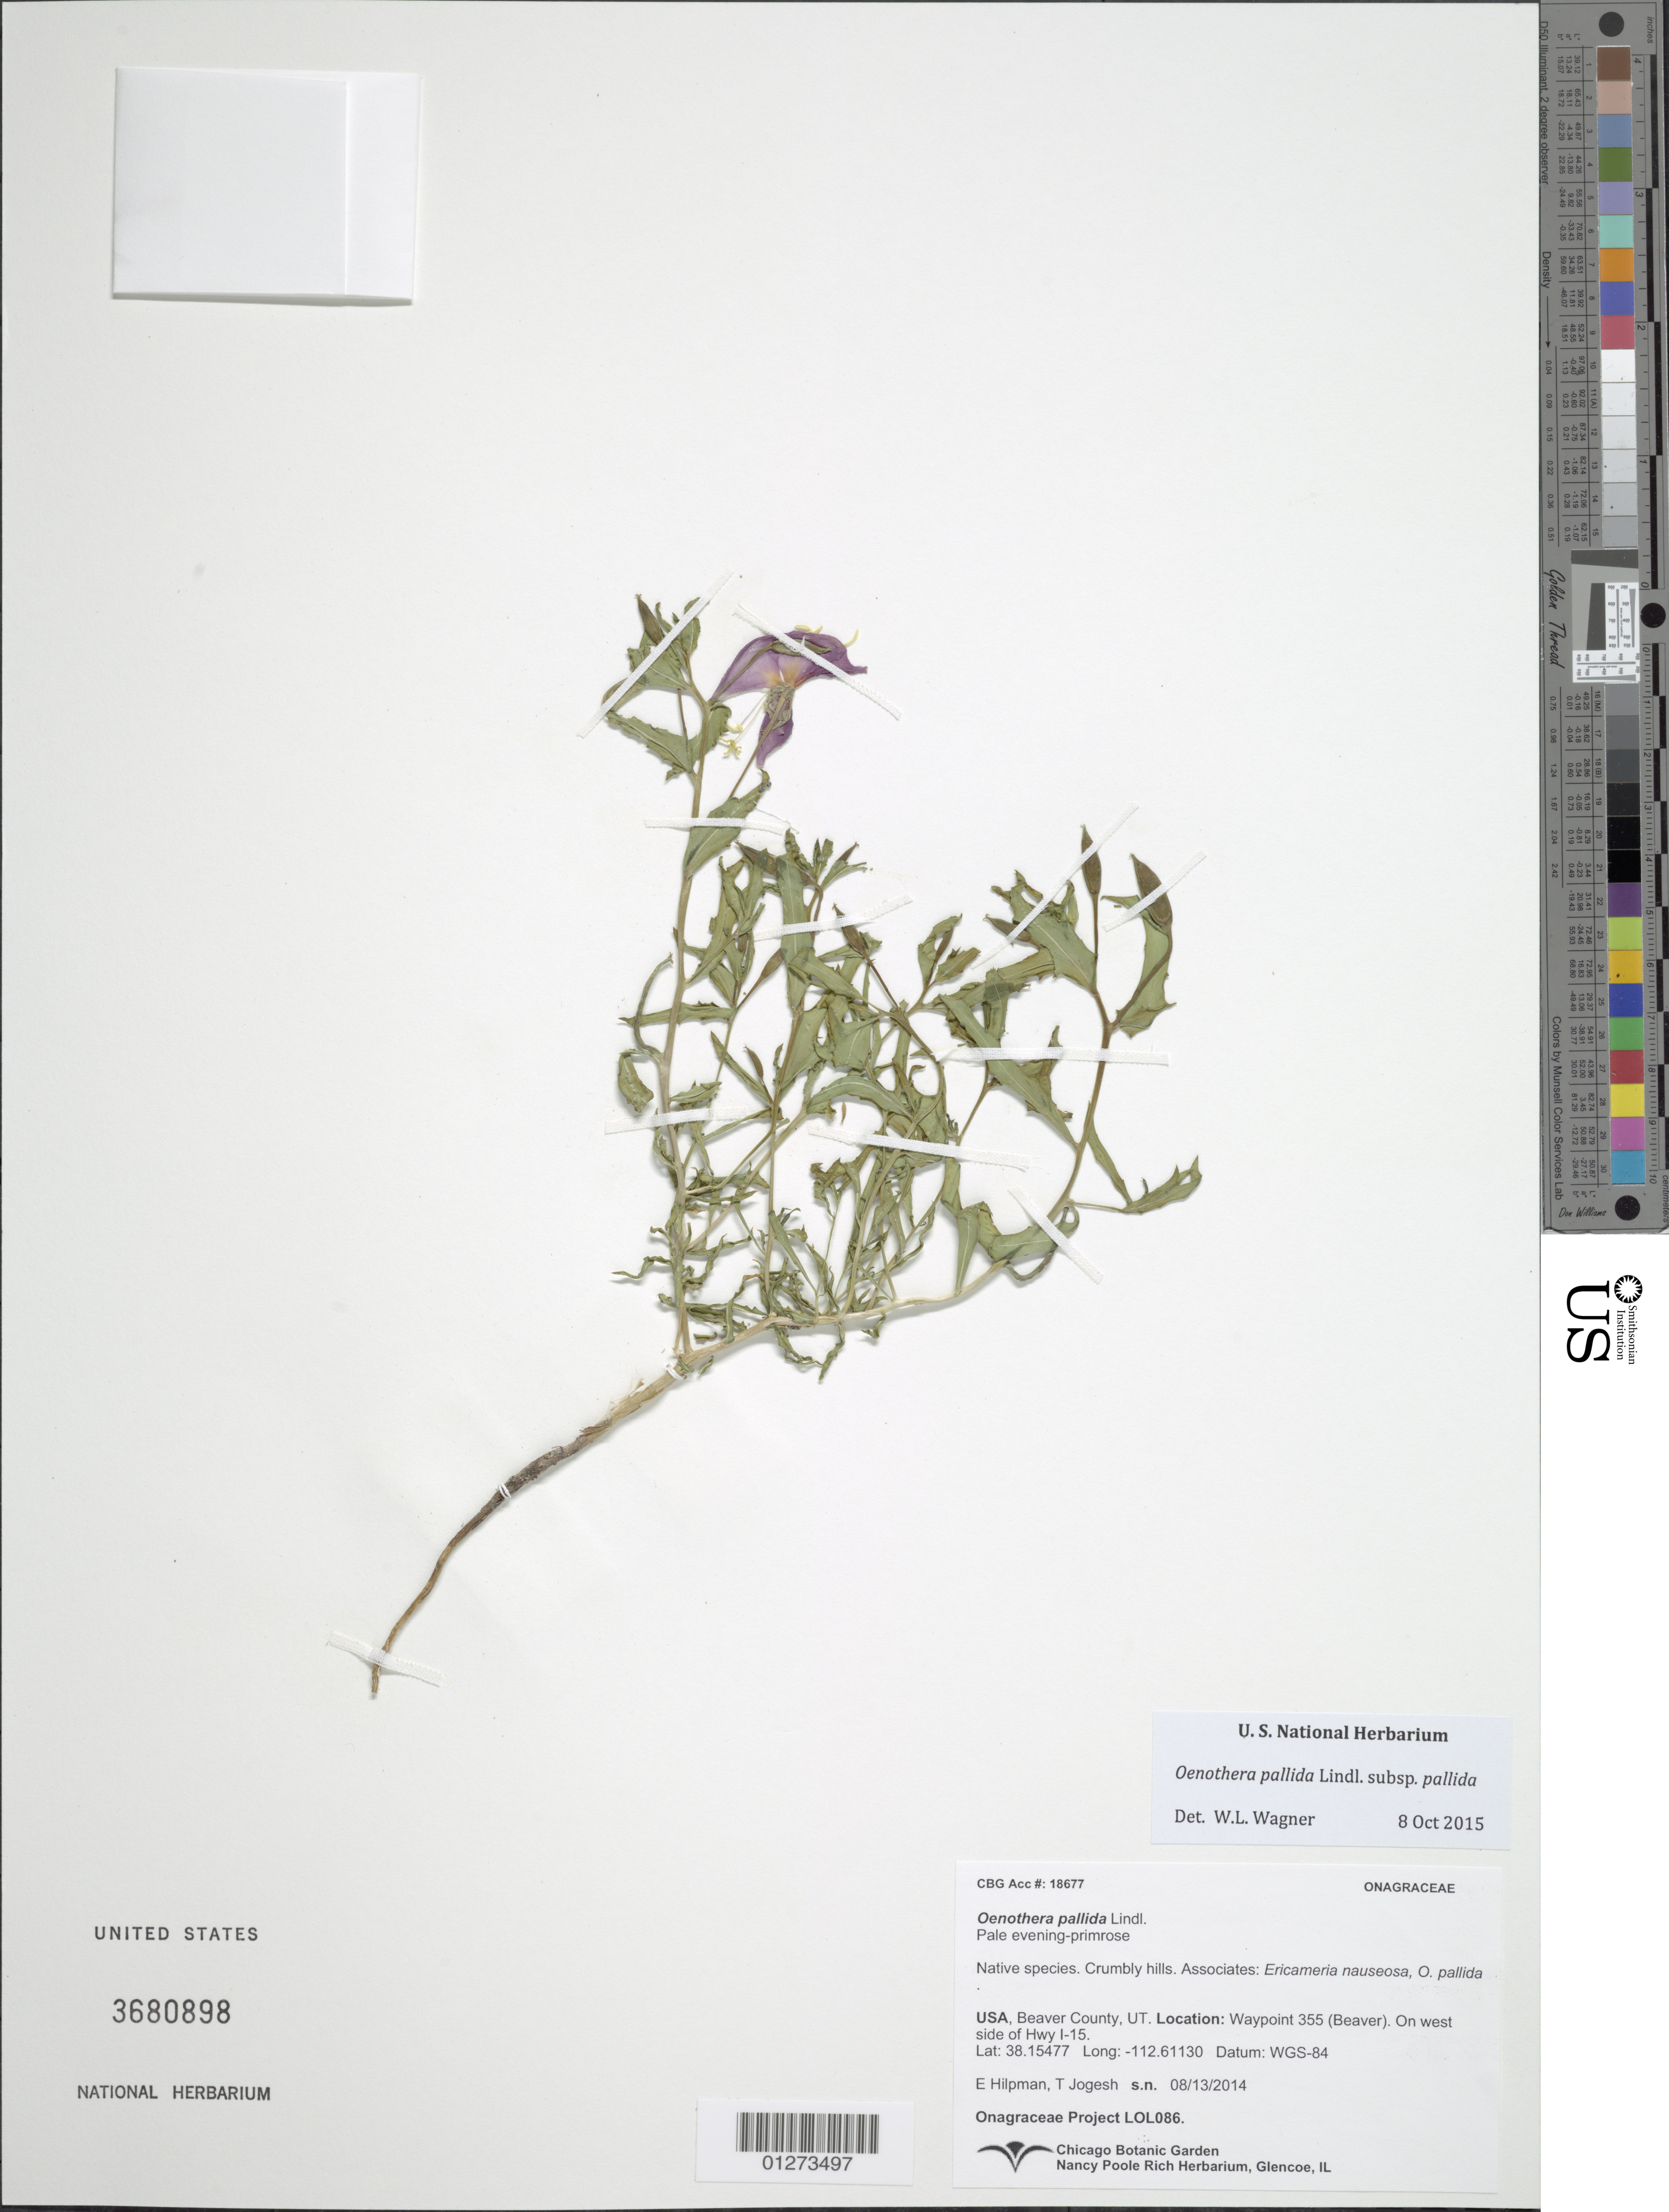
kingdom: Plantae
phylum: Tracheophyta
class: Magnoliopsida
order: Myrtales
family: Onagraceae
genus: Oenothera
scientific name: Oenothera pallida subsp. pallida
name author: Lindl.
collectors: Onagraceae Project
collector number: LOL 086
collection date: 2014-08-13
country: United States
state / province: Utah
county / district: Beaver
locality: on W side of Hwy I-15, among O. pallida, Ericameria nauseosa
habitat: among Ericameria nauseosa on crumbly hills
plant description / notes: CHIC, US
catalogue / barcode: US 3680898